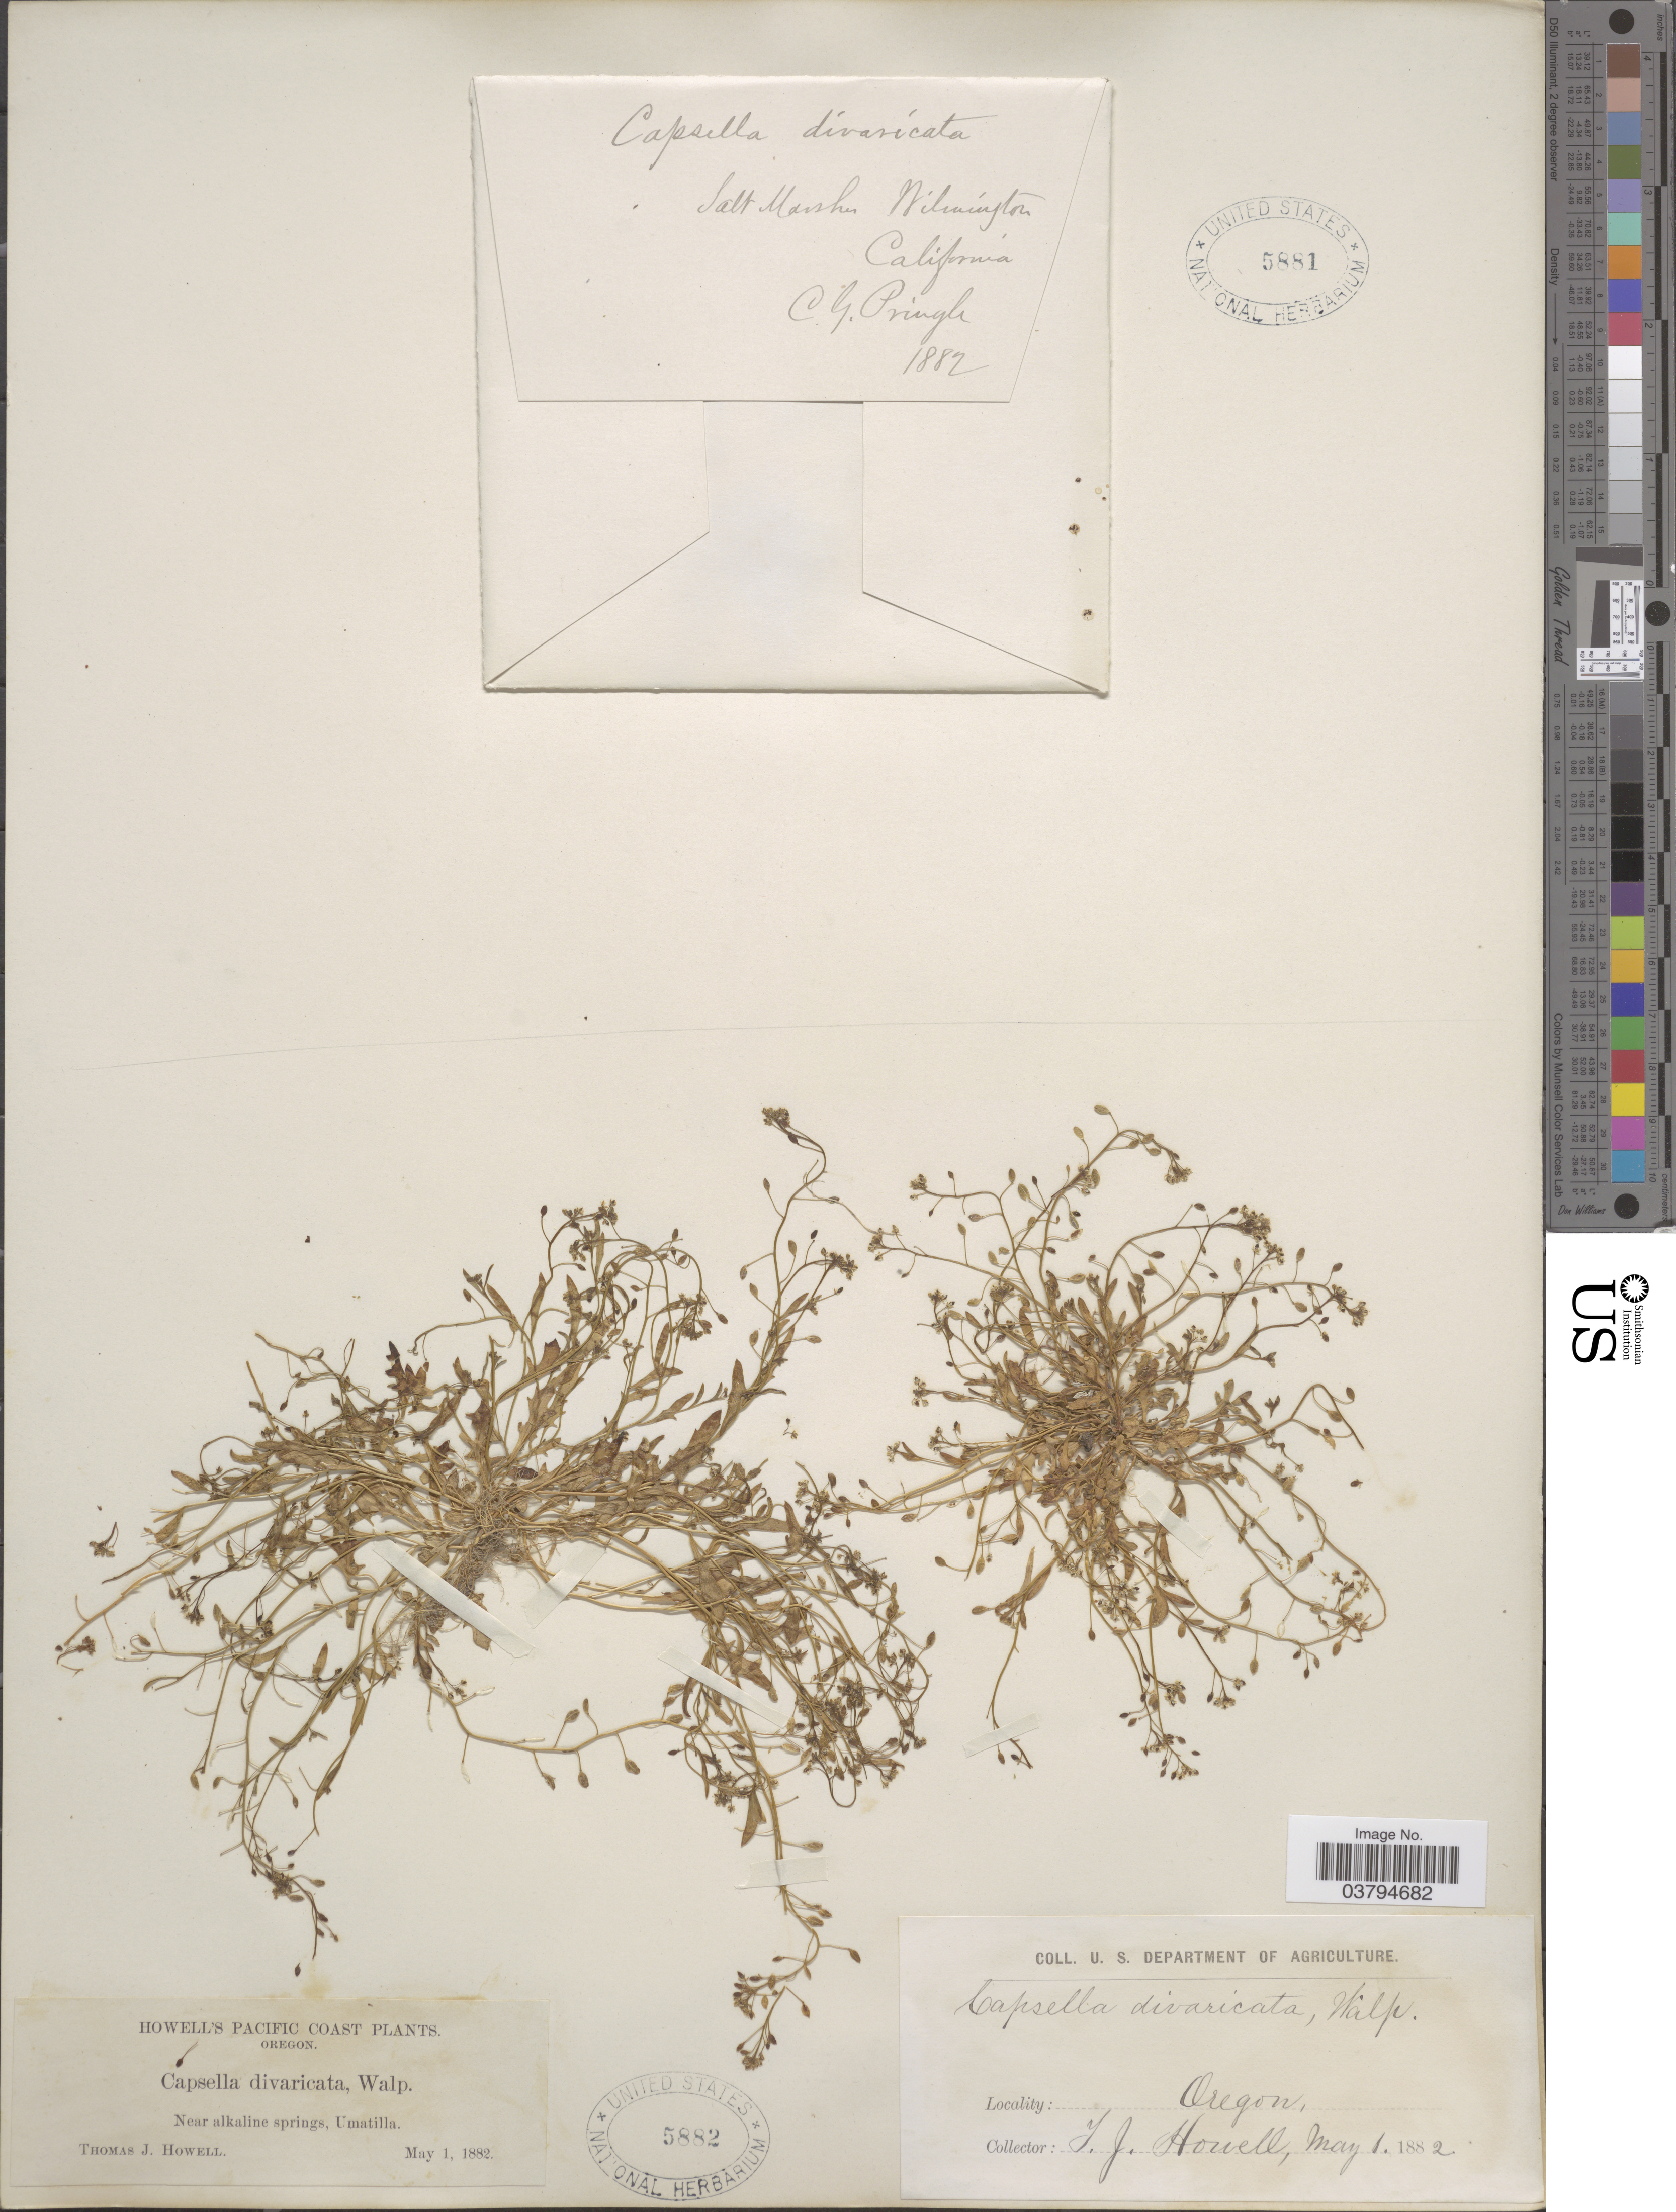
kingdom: Plantae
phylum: Tracheophyta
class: Magnoliopsida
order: Brassicales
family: Brassicaceae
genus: Hornungia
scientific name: Hornungia procumbens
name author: (L.) Hayek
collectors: C. G. Pringle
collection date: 1889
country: United States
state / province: California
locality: Wilmington.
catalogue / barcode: US 5881